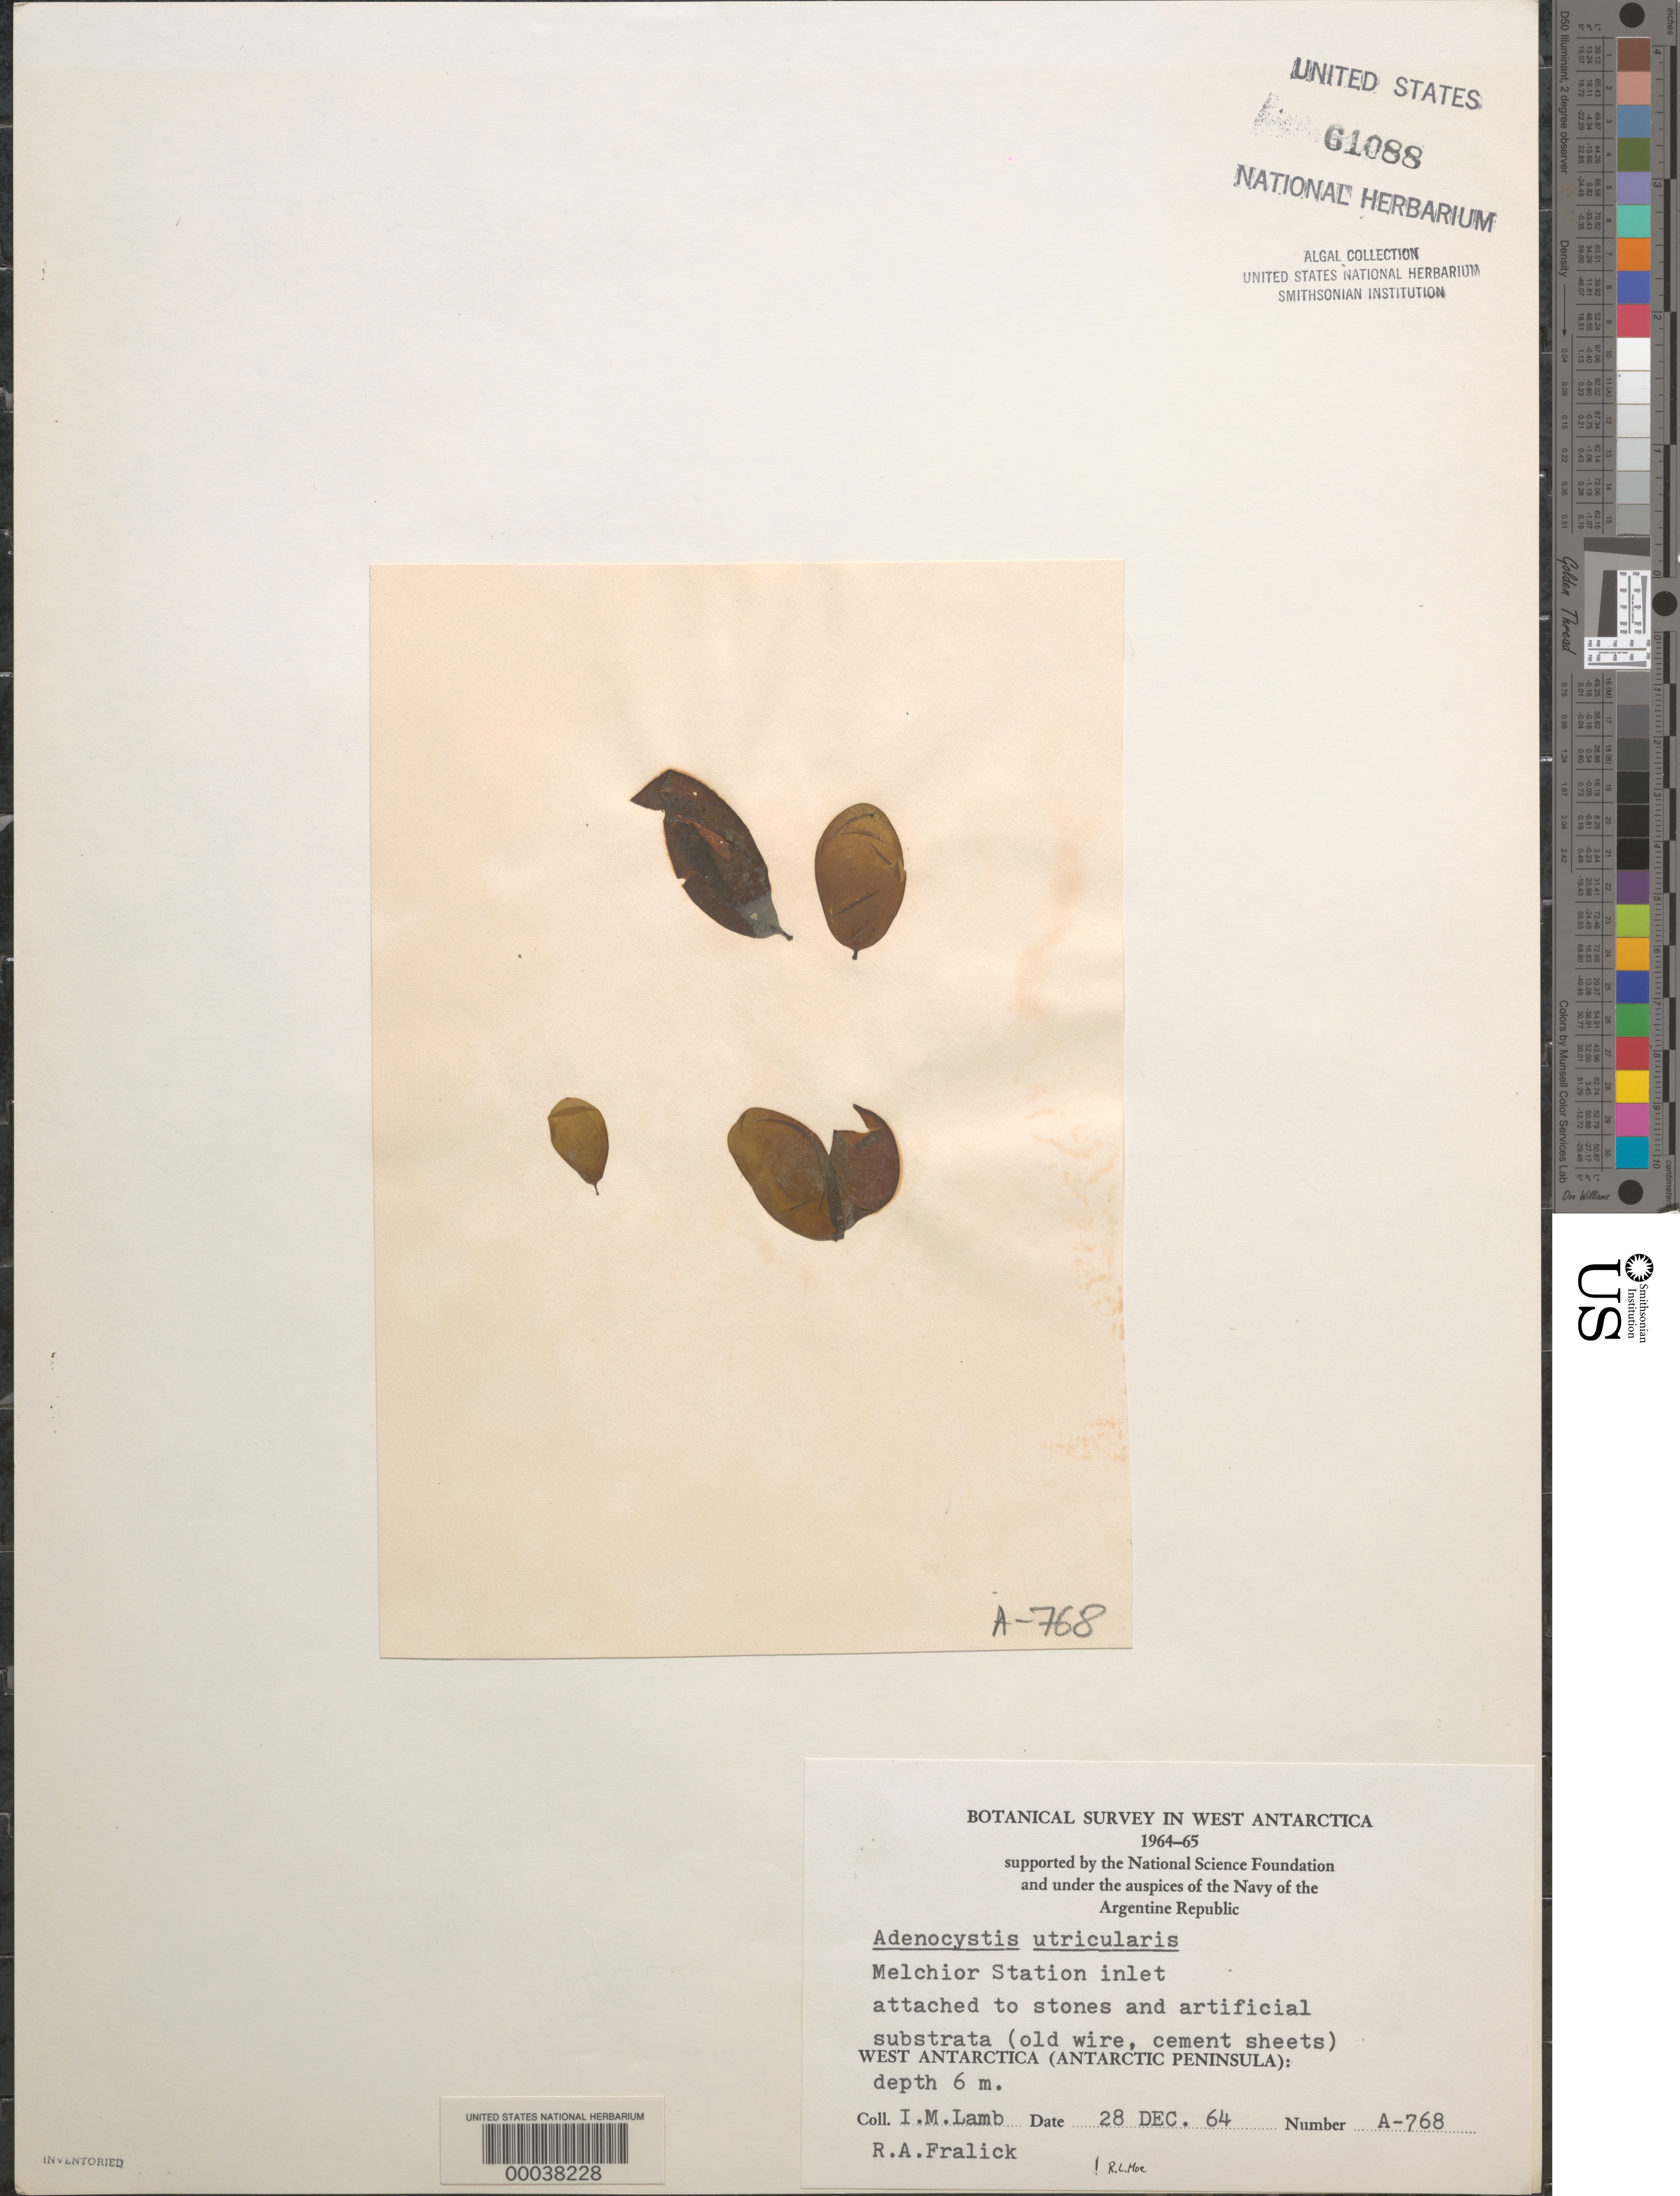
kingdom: Chromista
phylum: Ochrophyta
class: Phaeophyceae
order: Ectocarpales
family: Adenocystaceae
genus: Adenocystis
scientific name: Adenocystis utricularis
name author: (Bory) Skottsberg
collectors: I. M. Lamb & R. Fralick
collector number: A-768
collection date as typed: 28 Dec 1964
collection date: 1964-12-28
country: Antarctica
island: Gamma Island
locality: Melchior Station Inlet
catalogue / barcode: US 61088